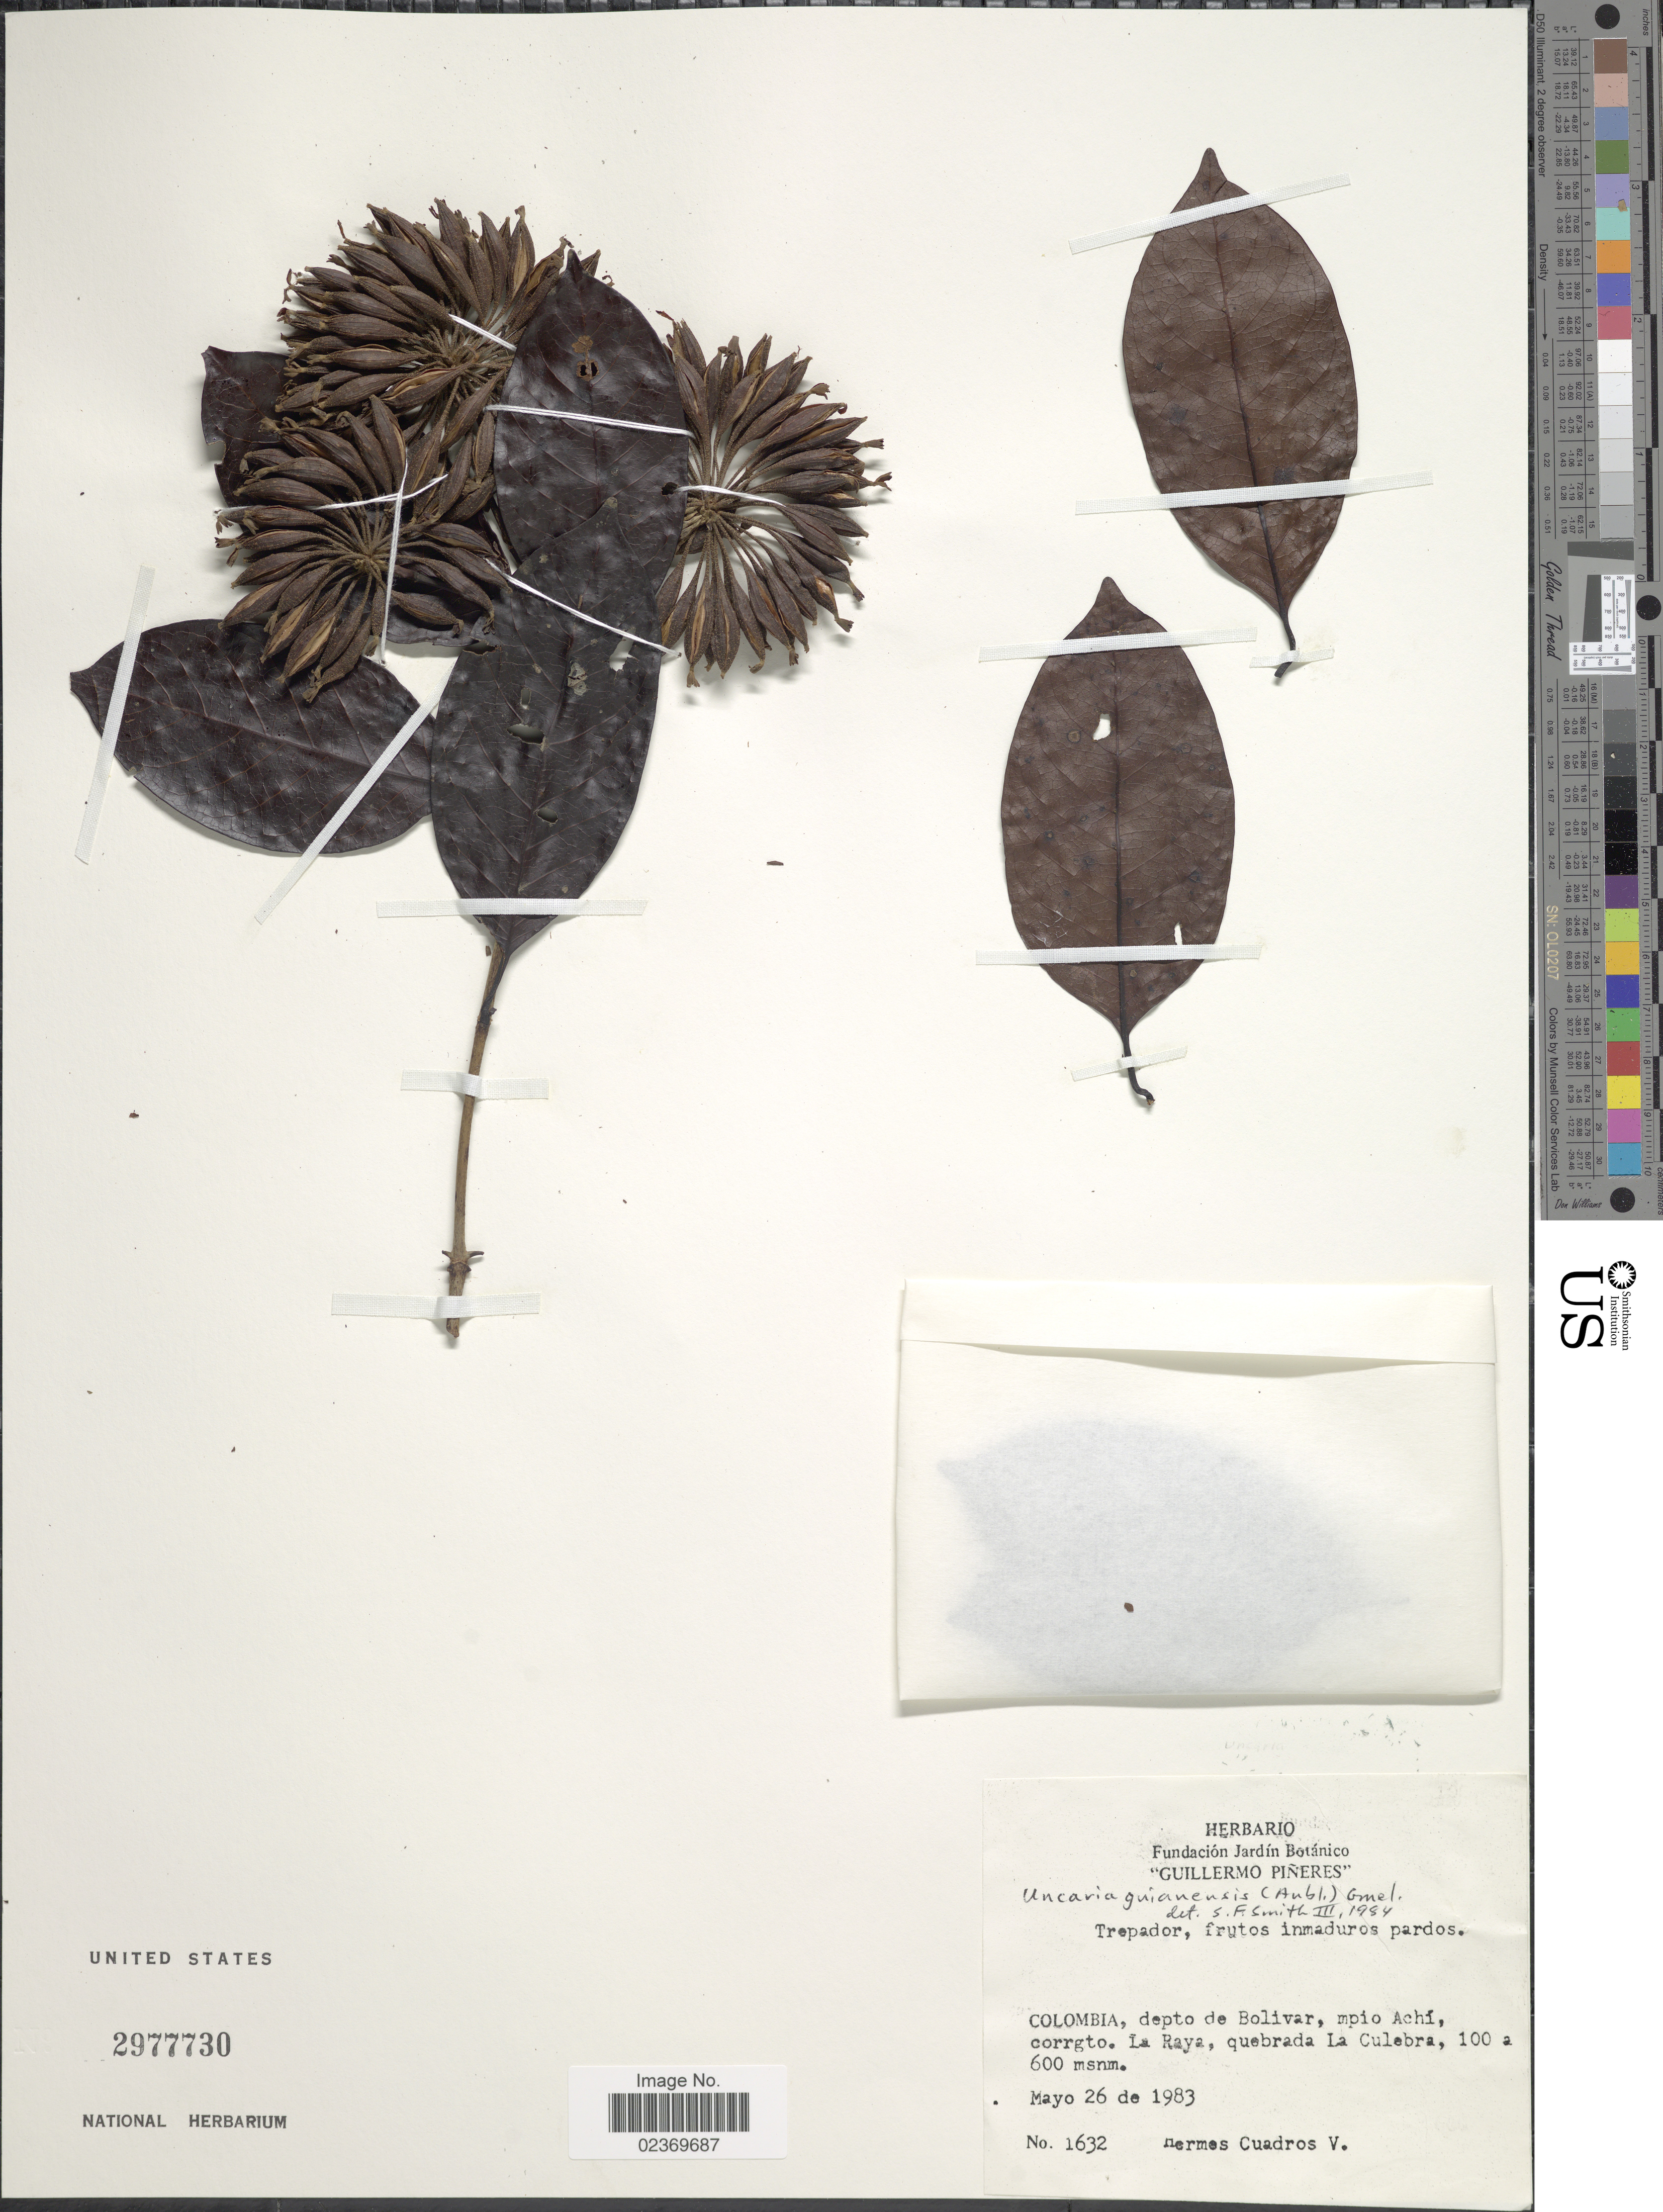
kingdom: Plantae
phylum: Tracheophyta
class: Magnoliopsida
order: Gentianales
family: Rubiaceae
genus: Uncaria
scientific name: Uncaria guianensis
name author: (Aubl.) J.F. Gmel.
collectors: H. Cuadros V.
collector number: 1632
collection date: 1983-05-26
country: Colombia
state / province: Bolívar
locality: Mpio Achi, corrgto. La Raya, quebrada La Culebra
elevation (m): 100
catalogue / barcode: US 2977730